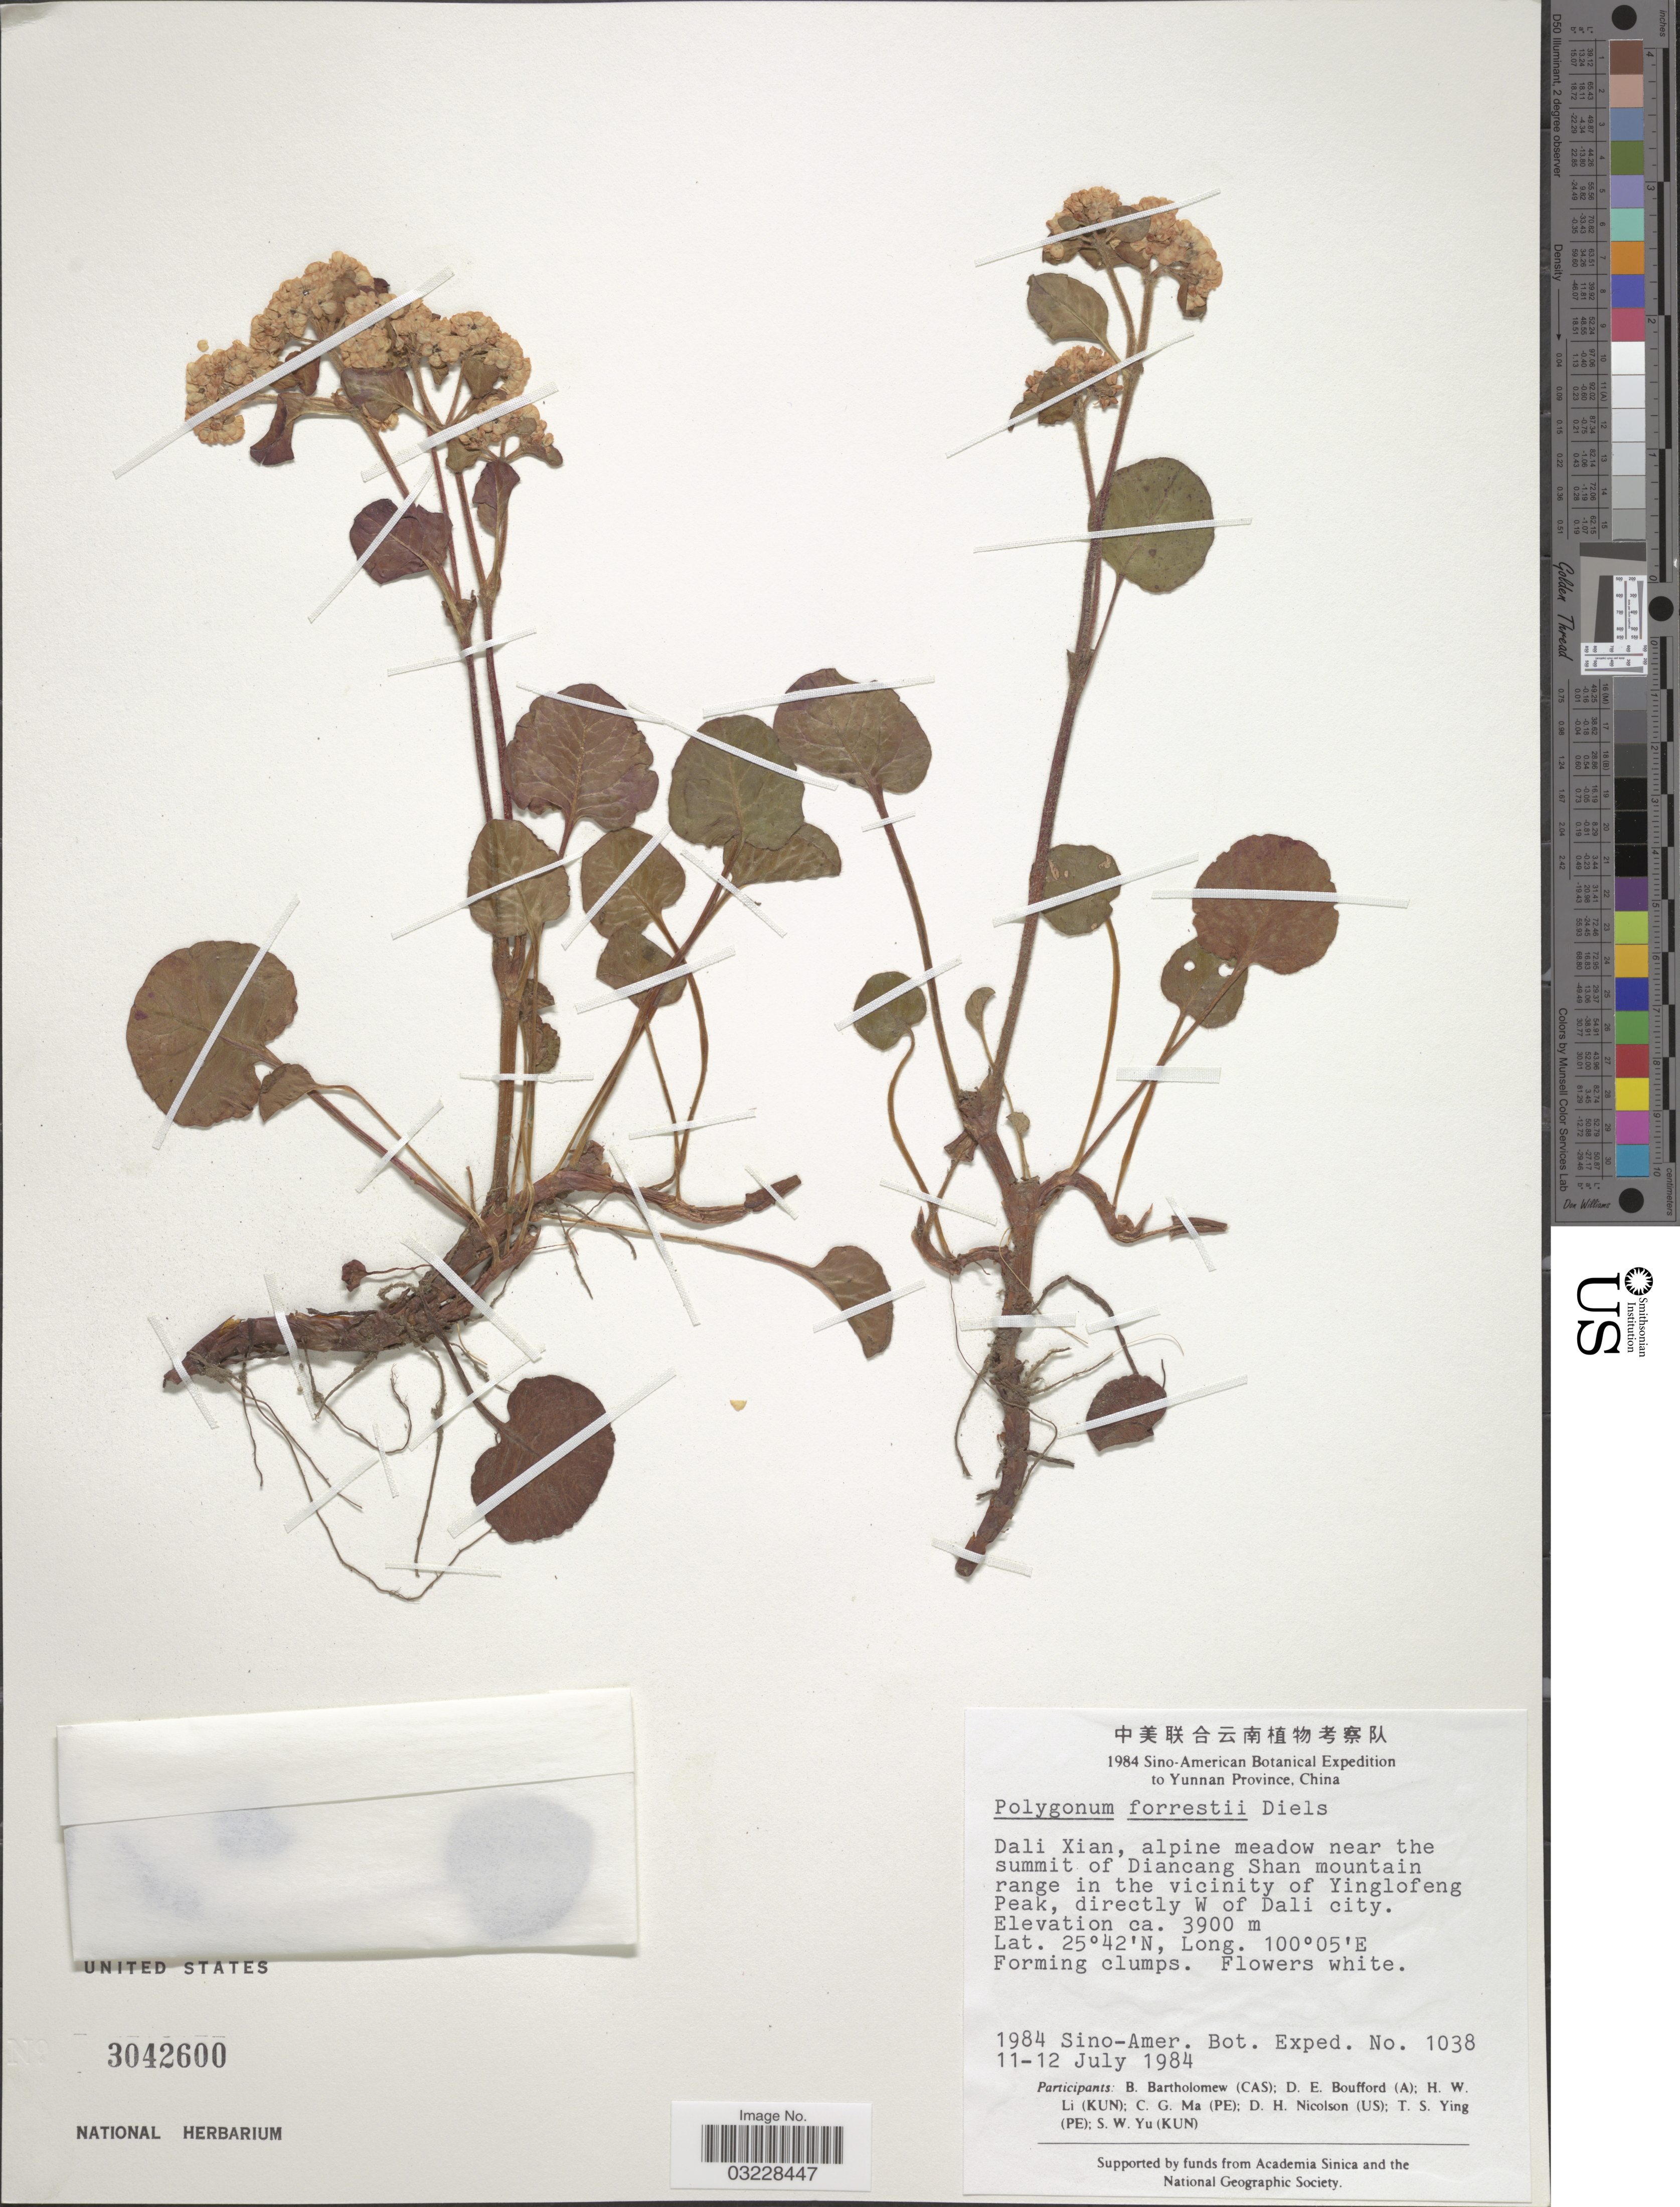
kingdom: Plantae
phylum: Tracheophyta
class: Magnoliopsida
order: Caryophyllales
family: Polygonaceae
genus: Koenigia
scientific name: Koenigia forrestii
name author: (Diels) T.M. Schust. & Měsíček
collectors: Sino-Amer. Bot. Exped. 1984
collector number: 1038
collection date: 1984-07-11/1984-07-12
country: China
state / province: Yunnan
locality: Yunnan Province. Dali Xian, alpine meadow near the summit of Diancang Shan mountain range in the vicinity of Yinglofeng Peak, directly W of Dali city.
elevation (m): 3900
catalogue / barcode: US 3042600